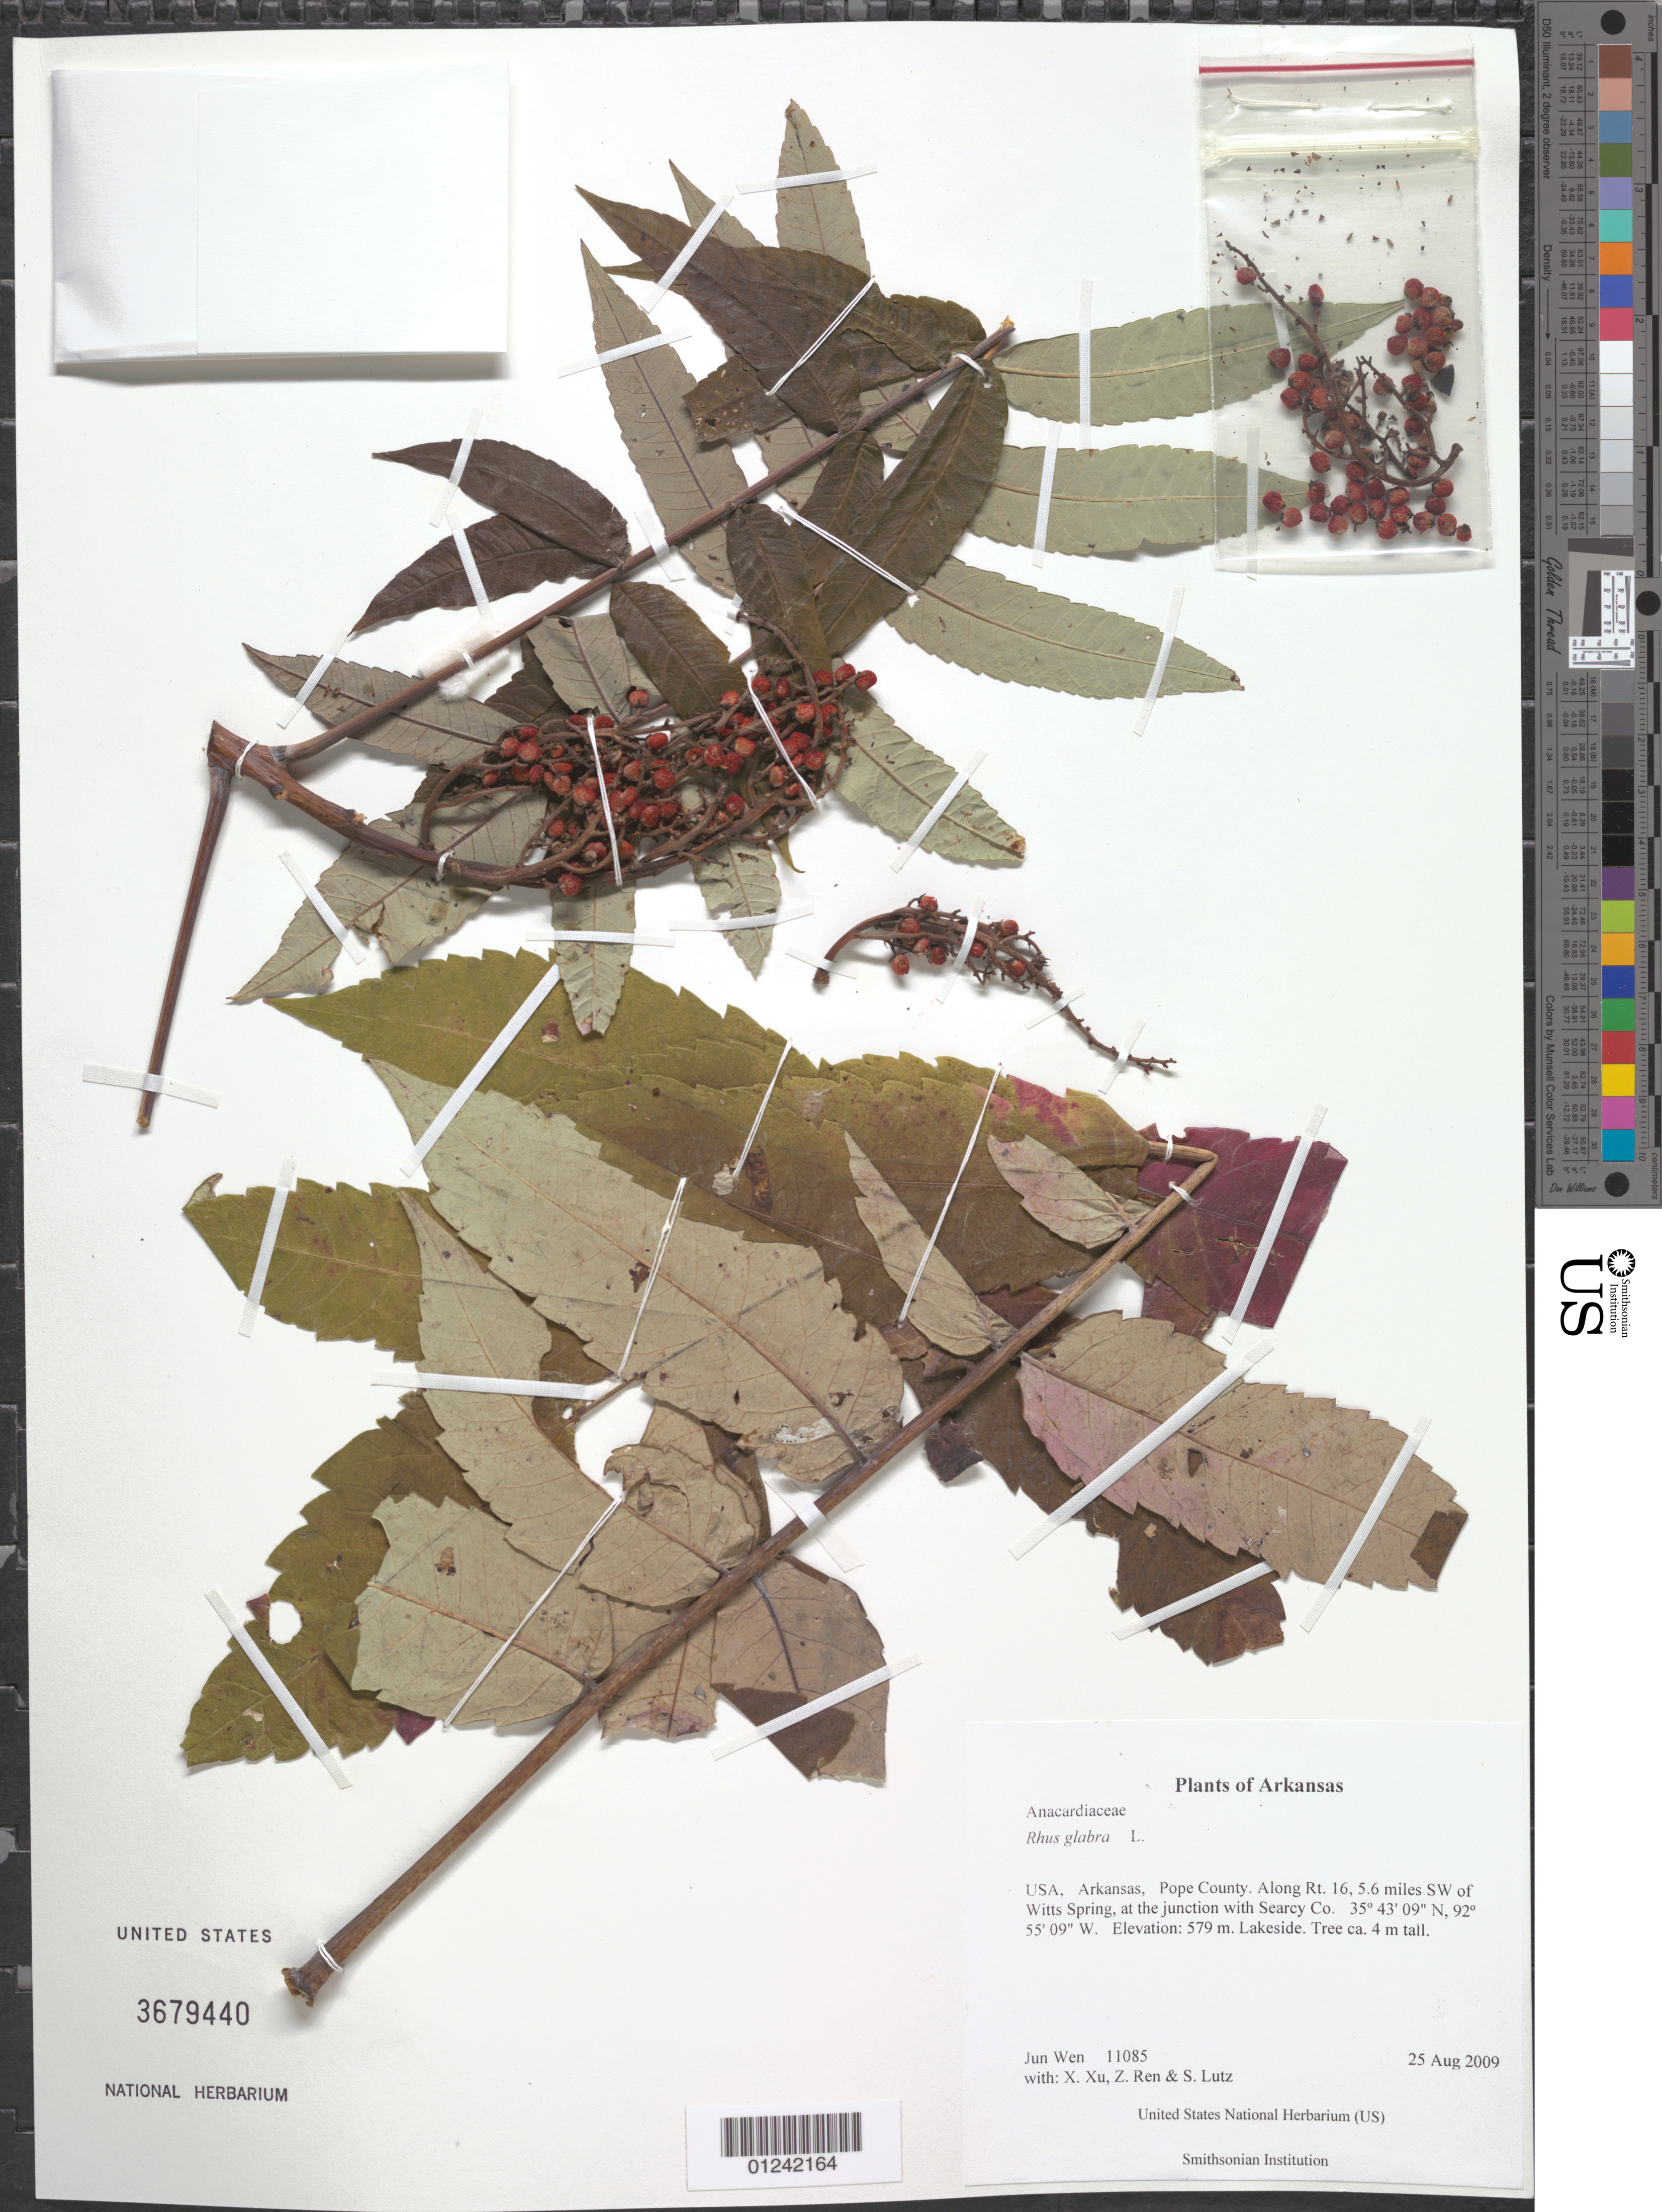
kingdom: Plantae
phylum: Tracheophyta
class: Magnoliopsida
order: Sapindales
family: Anacardiaceae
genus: Rhus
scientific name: Rhus glabra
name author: L.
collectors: J. Wen, X. Xu, Z. Ren & S. Lutz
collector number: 11085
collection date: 2009-08-25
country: United States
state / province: Arkansas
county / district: Pope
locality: Along Rt. 16, 5.6 miles SW of Witts Spring, at the junction with Searcy Co.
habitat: Lakeside.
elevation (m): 579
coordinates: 35 43 08.7 N, 92 55 09.4 W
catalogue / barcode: US 3679440